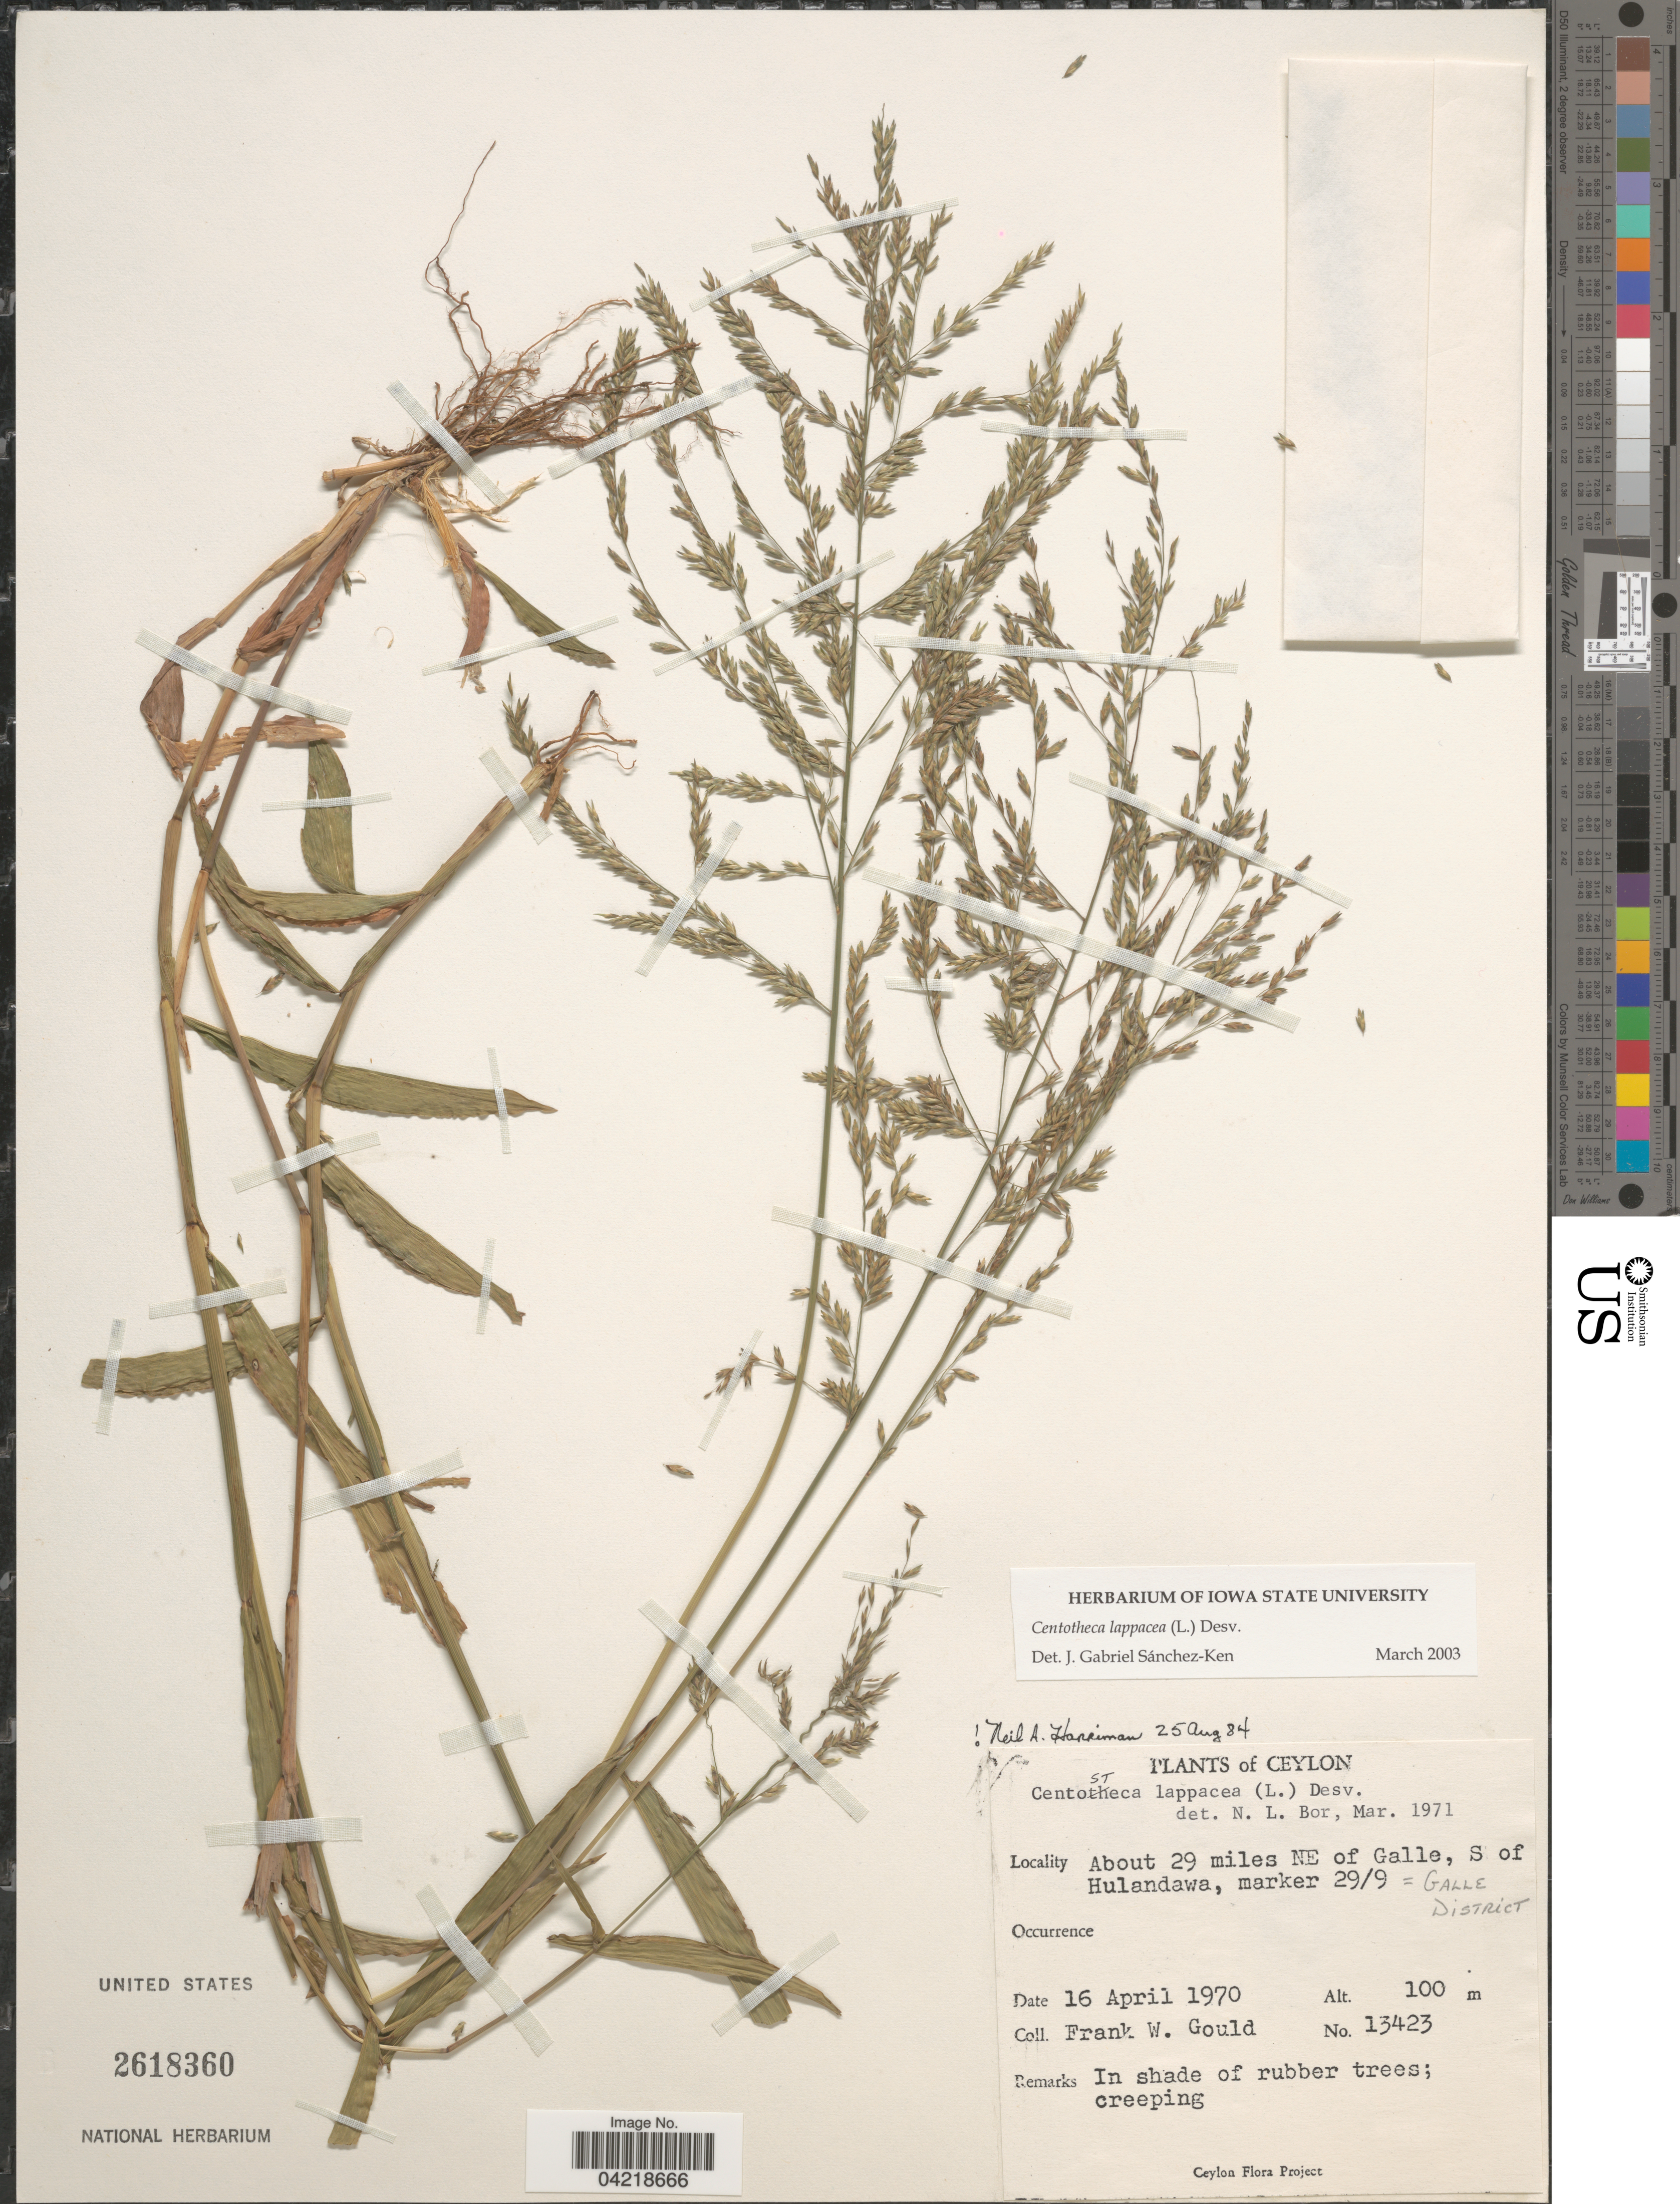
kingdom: Plantae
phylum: Tracheophyta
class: Liliopsida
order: Poales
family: Poaceae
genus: Centotheca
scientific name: Centotheca lappacea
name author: (L.) Desv.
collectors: F. W. Gould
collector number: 13423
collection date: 1970-04-16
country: Sri Lanka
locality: Ceylon. About 29 miles NE of Galle, S of Hulandawa, marker 29/9 = Galle District.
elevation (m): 100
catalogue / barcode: US 2618360